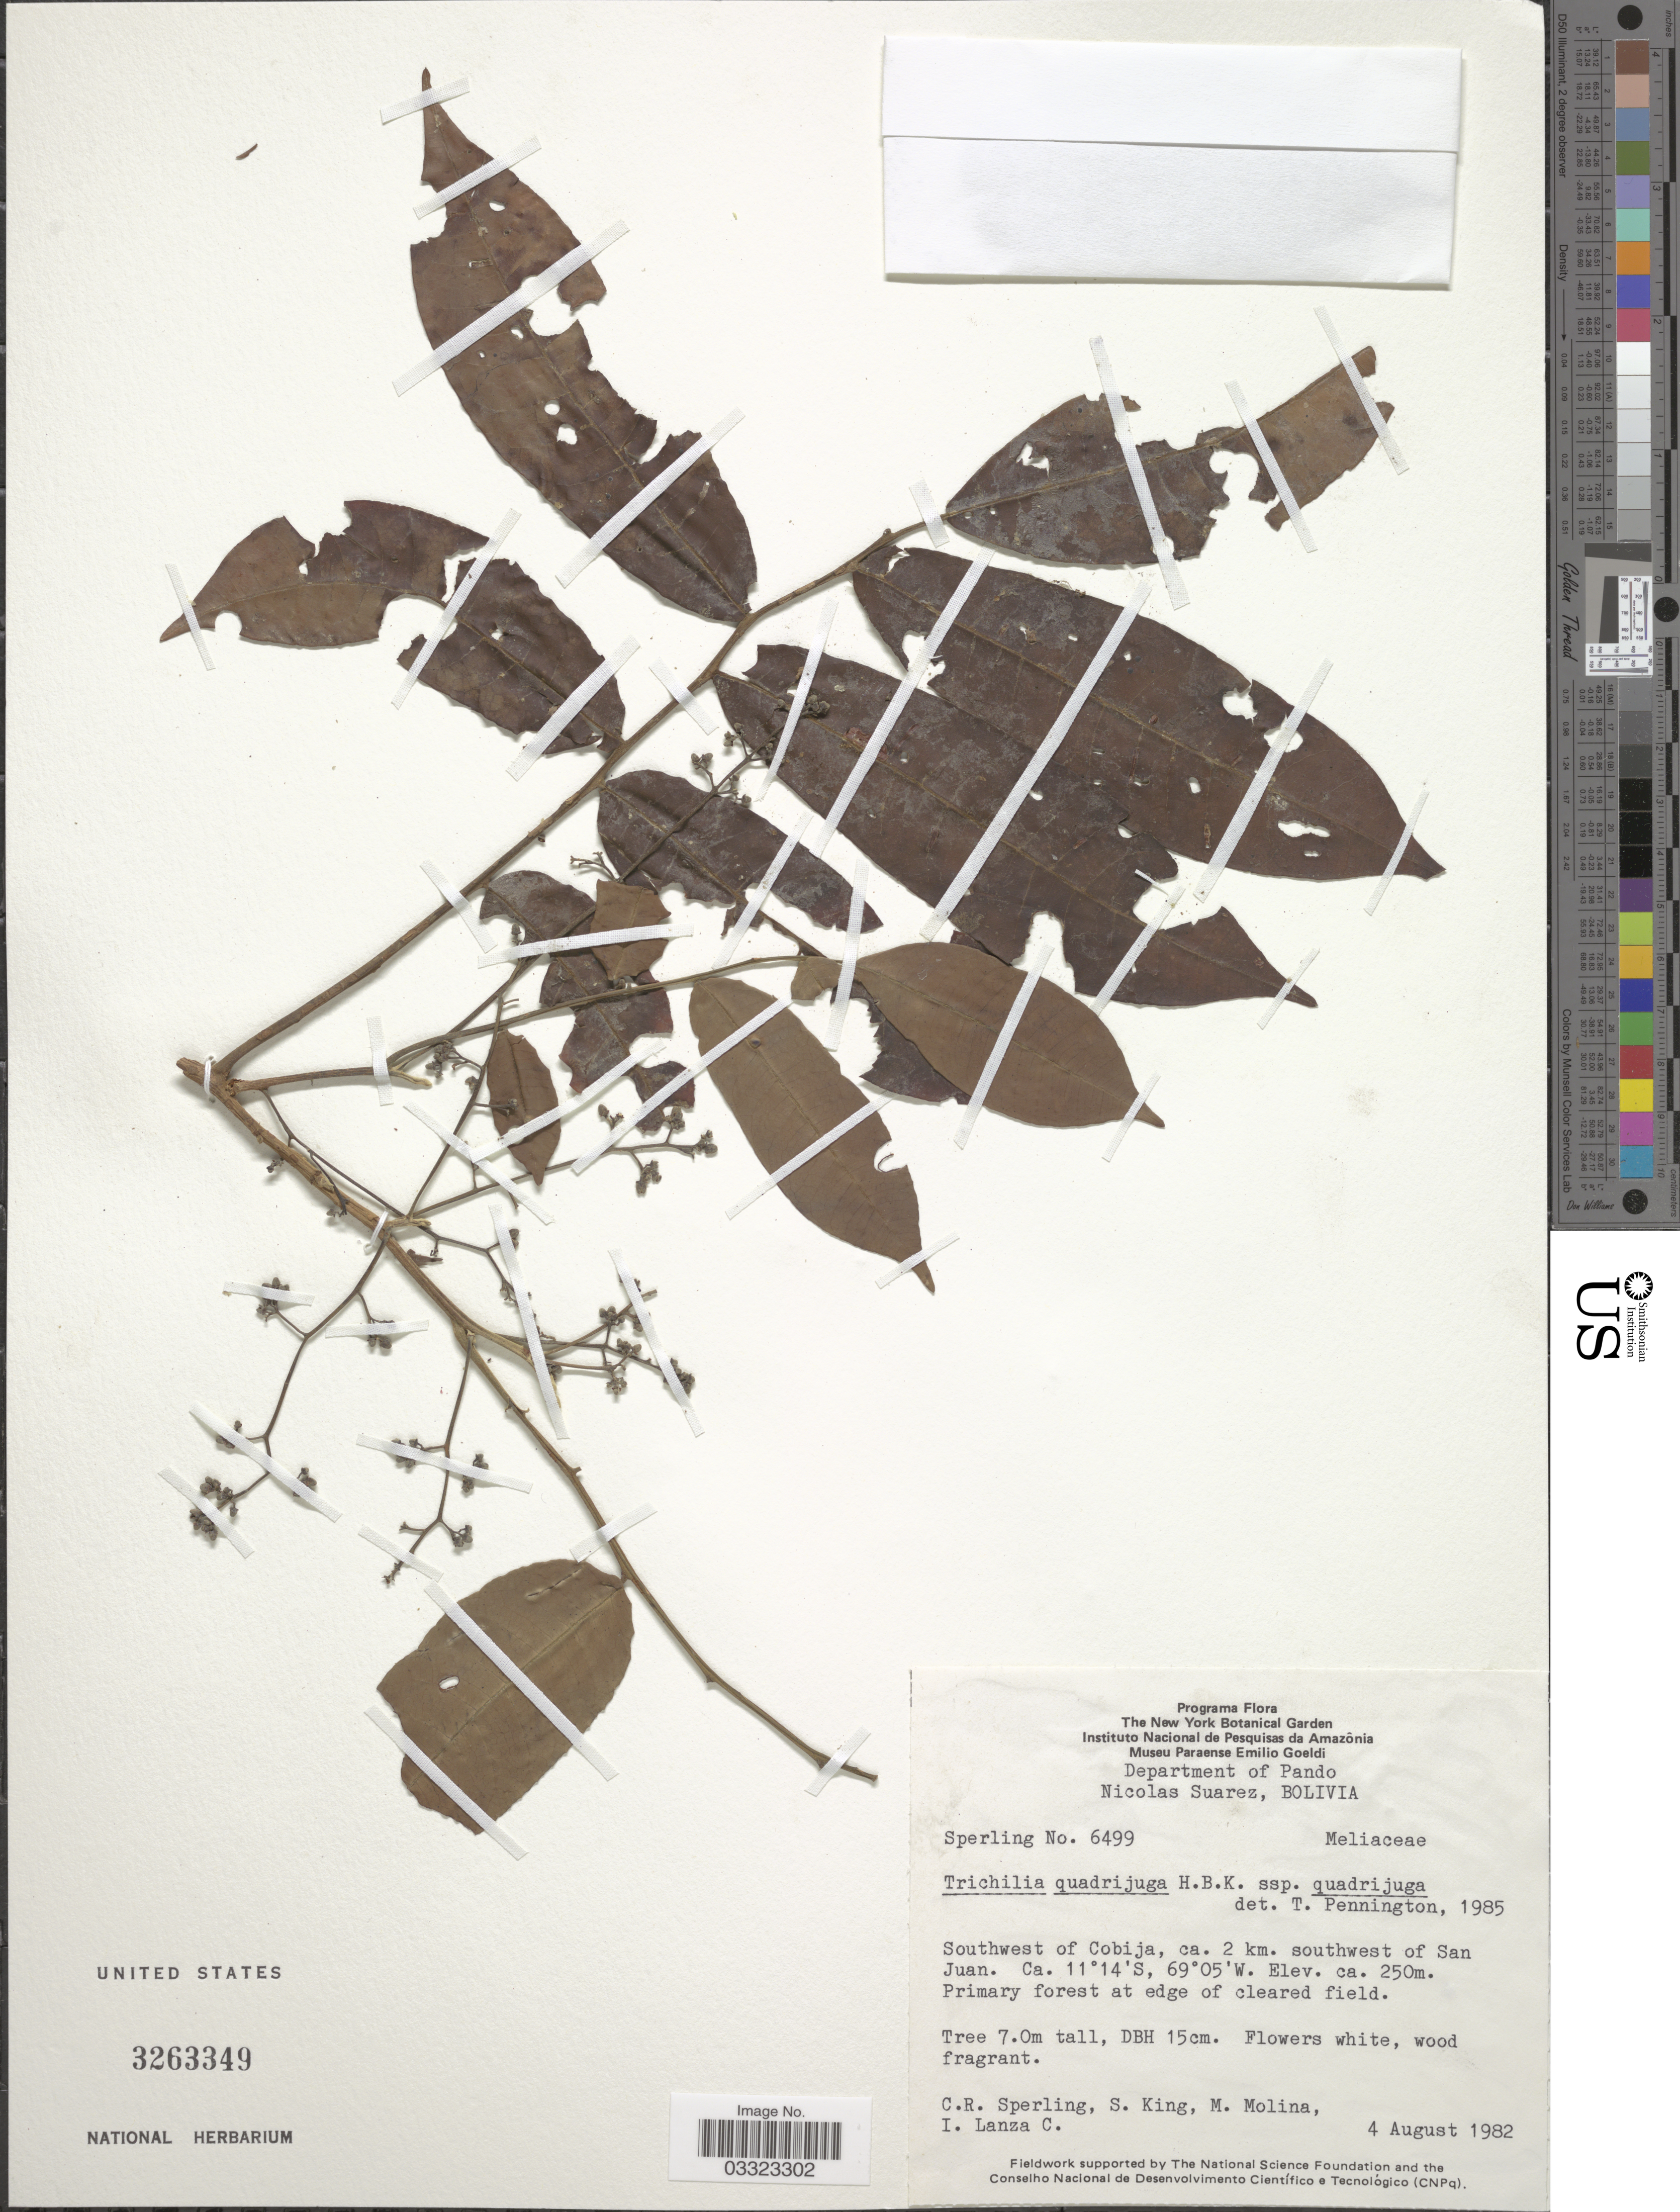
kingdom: Plantae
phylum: Tracheophyta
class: Magnoliopsida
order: Sapindales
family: Meliaceae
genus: Trichilia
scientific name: Trichilia quadrijuga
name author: Kunth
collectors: C. R. Sperling, S. King, M. Molina & I. Lanza C.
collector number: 6499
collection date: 1982-08-04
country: Bolivia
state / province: Pando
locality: Department of Pando, Nicolas Suarez, Southwest Cobija, ca. 2 km. southwest of San Juan.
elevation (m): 250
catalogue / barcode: US 3263349